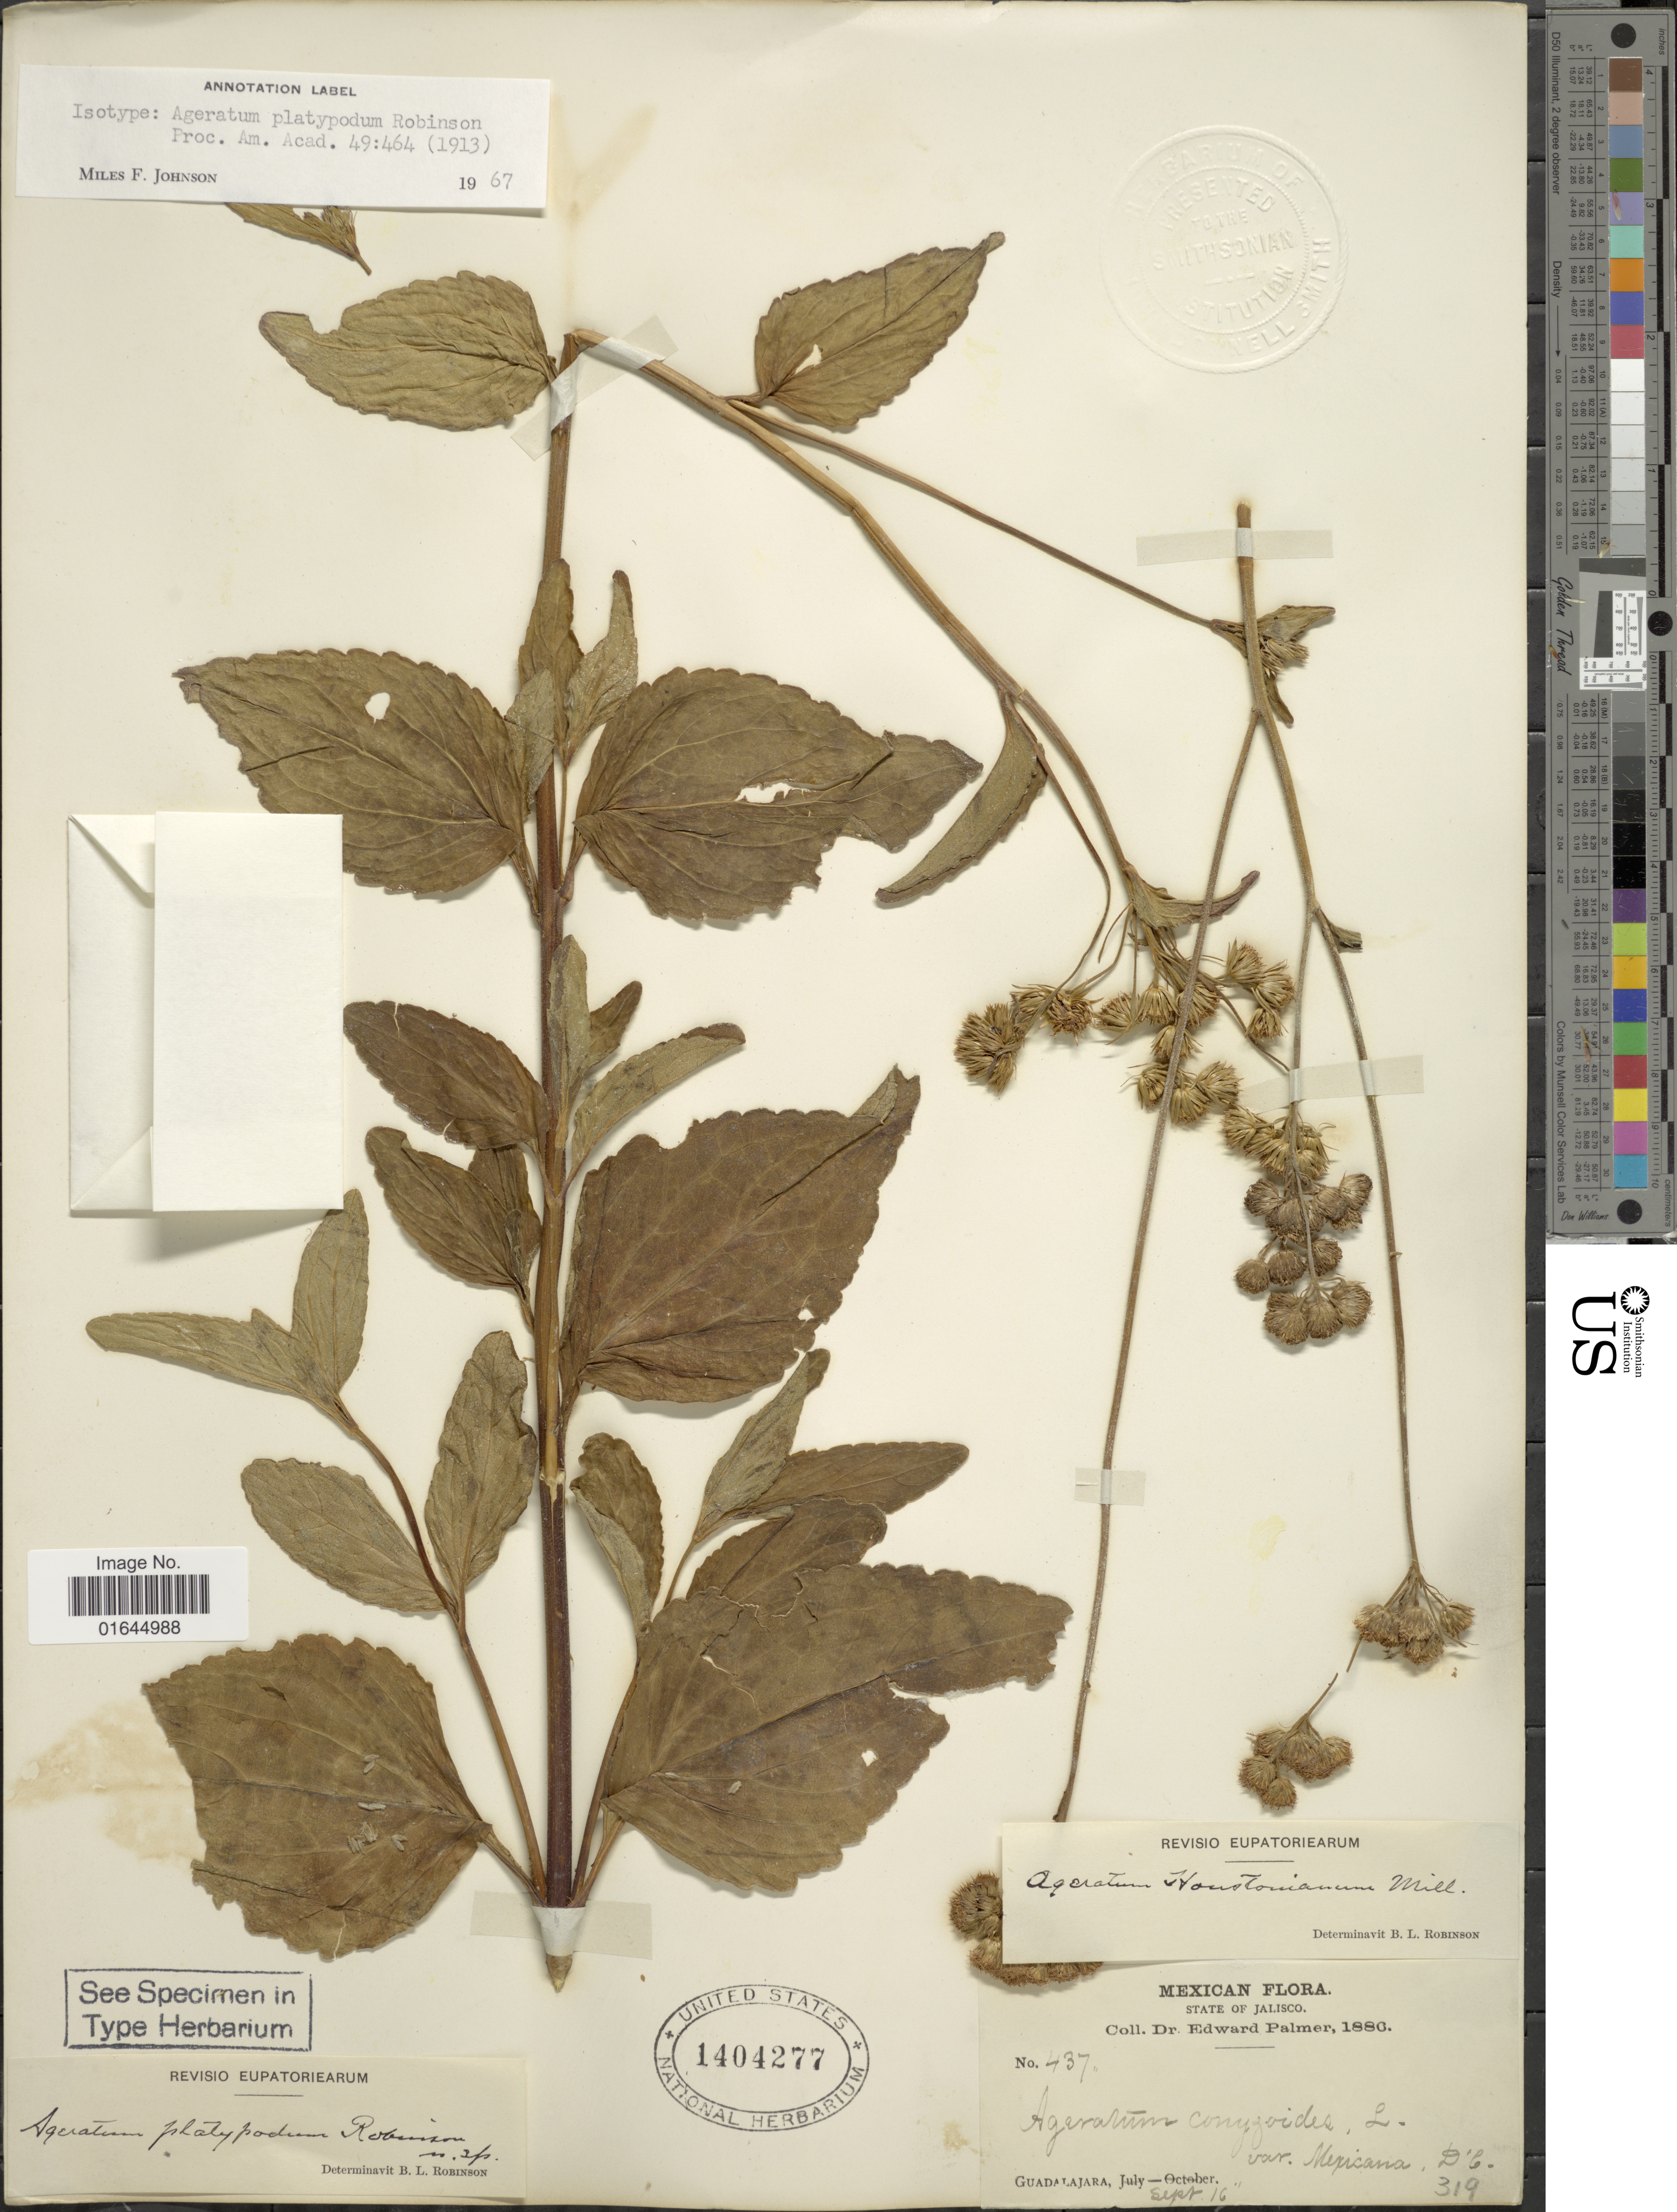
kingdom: Plantae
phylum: Tracheophyta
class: Magnoliopsida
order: Asterales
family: Asteraceae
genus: Ageratum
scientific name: Ageratum platypodum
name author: B.L. Rob.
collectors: E. Palmer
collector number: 437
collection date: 1866-09-16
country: Mexico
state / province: Jalisco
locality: Guadalajara.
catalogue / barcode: US 1404277